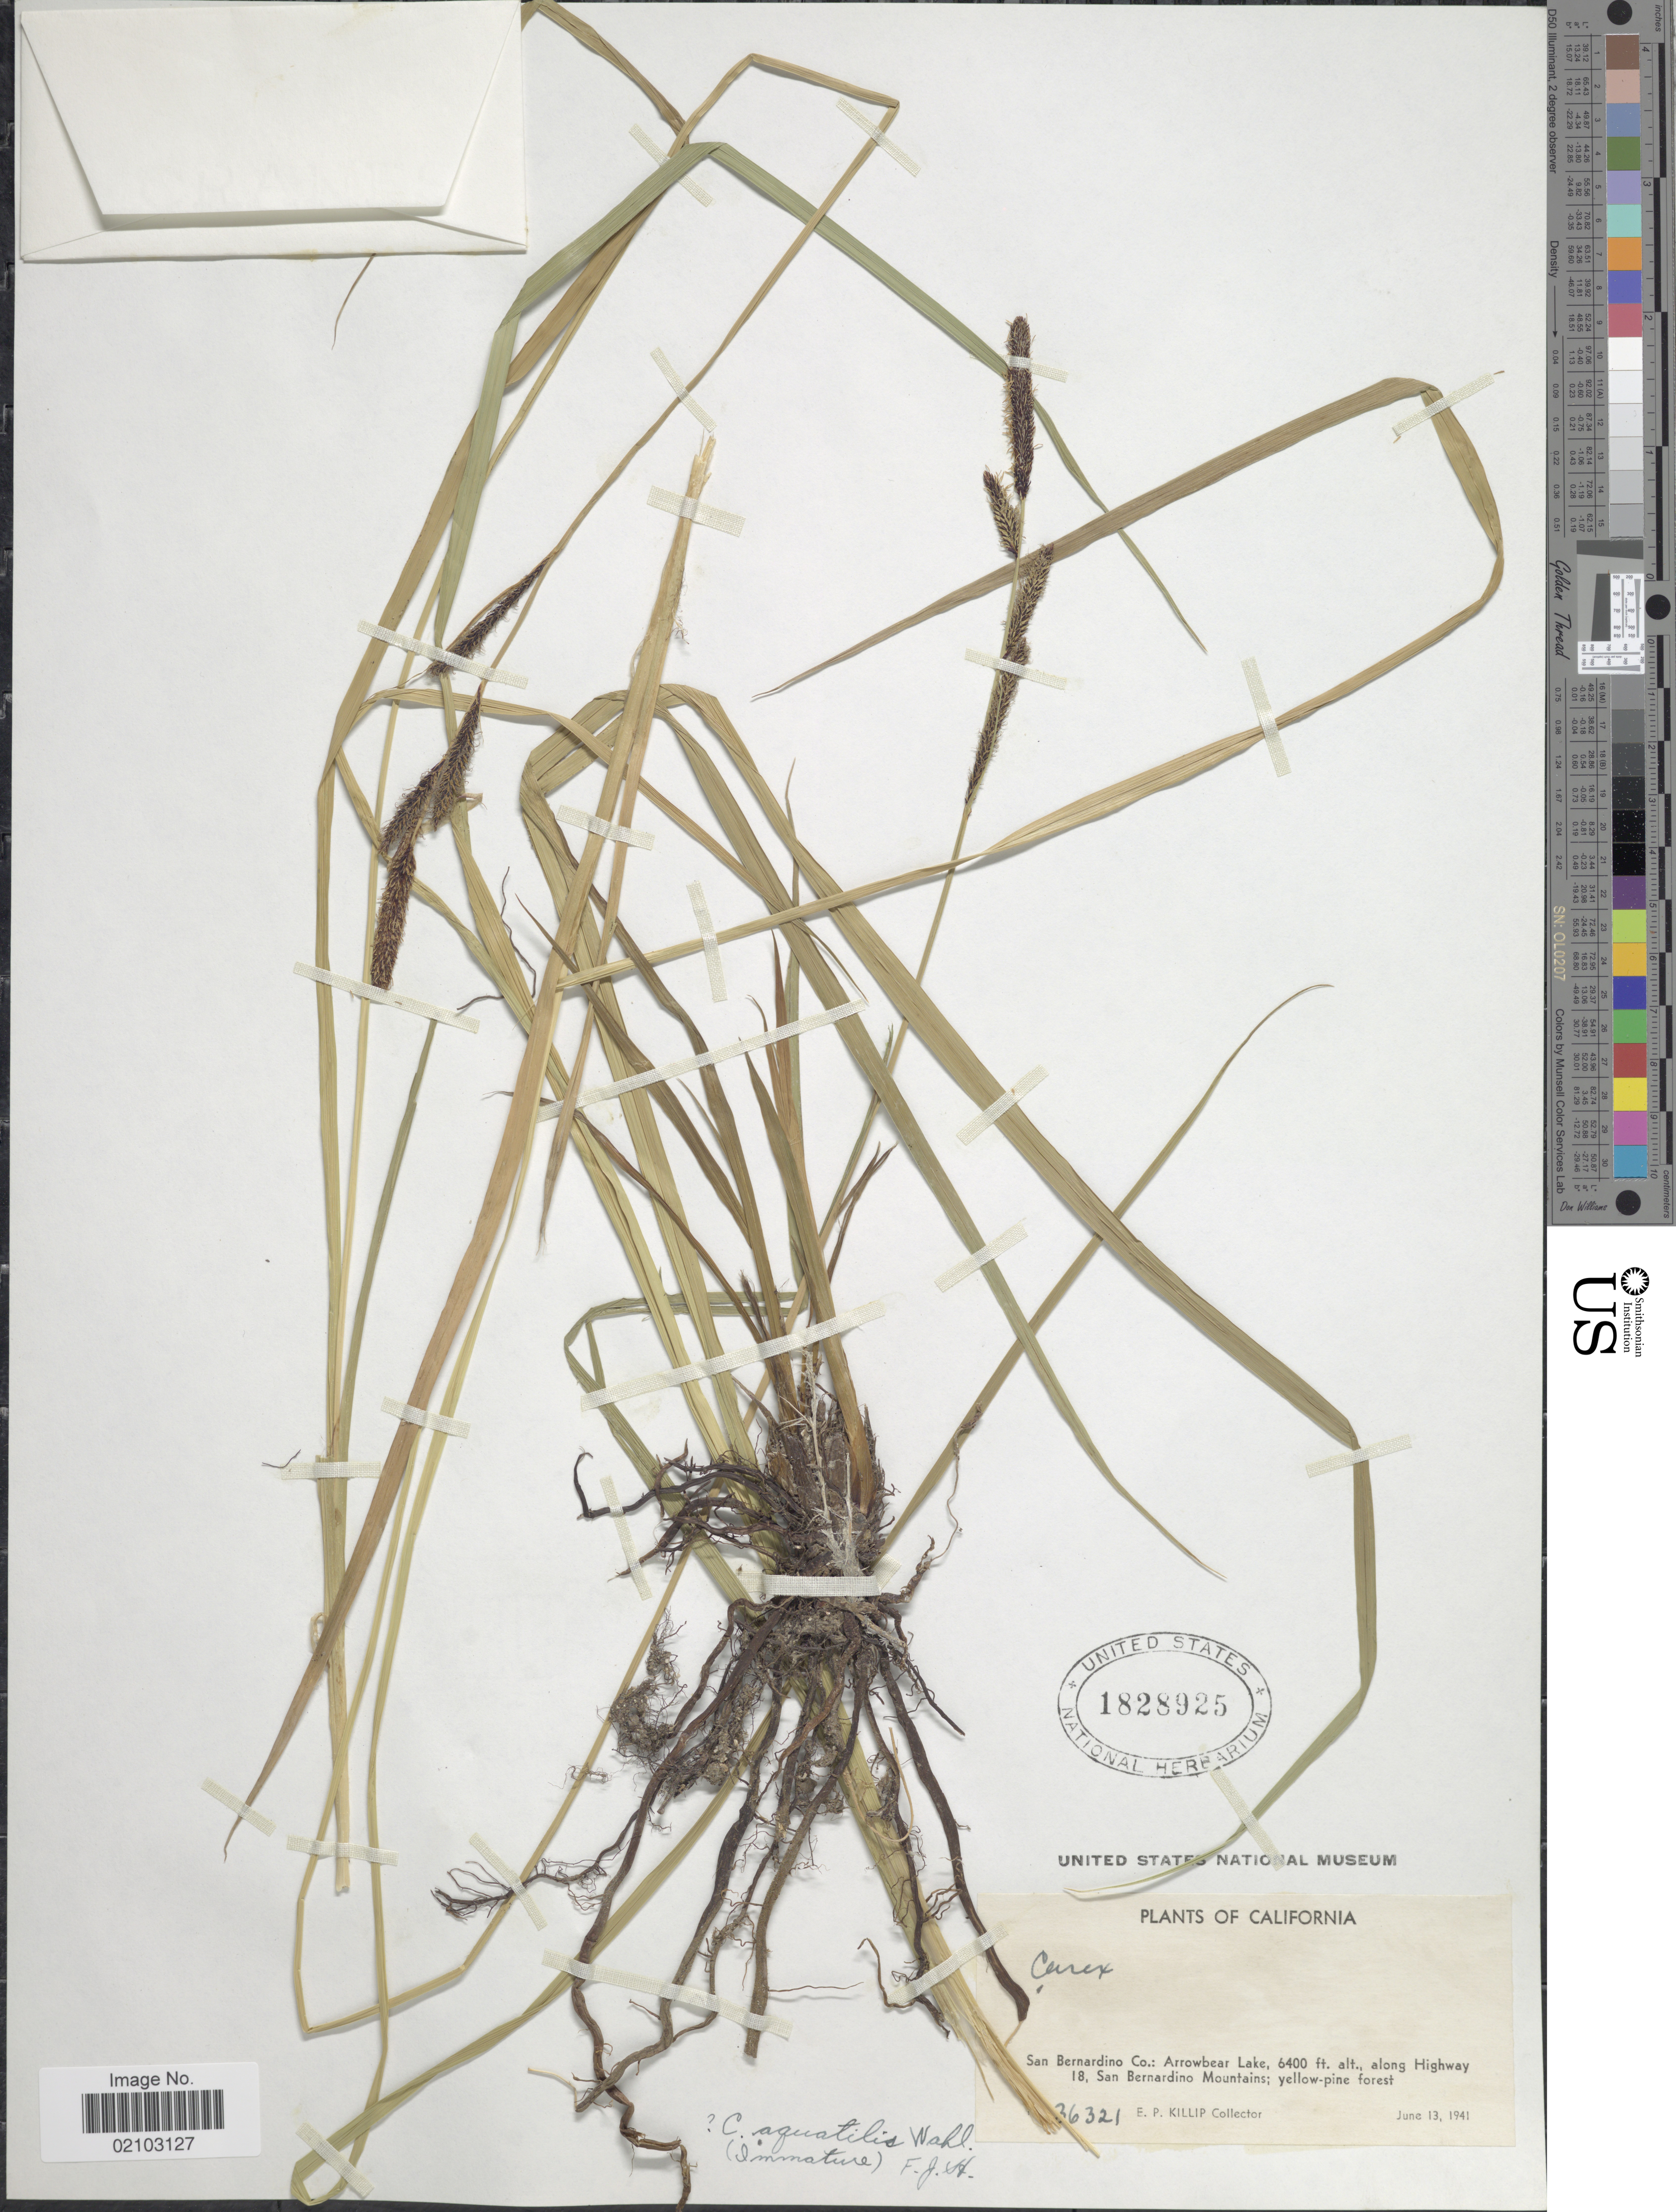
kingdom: Plantae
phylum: Tracheophyta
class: Liliopsida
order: Poales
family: Cyperaceae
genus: Carex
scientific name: Carex aquatilis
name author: Wahlenb.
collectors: E. P. Killip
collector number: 36321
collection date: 1941-06-13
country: United States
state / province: California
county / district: San Bernardino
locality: San Bernardino Co.: Arrowbear Lake, along Highway 18, San Bernardino Mountains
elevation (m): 1951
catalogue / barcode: US 1828925